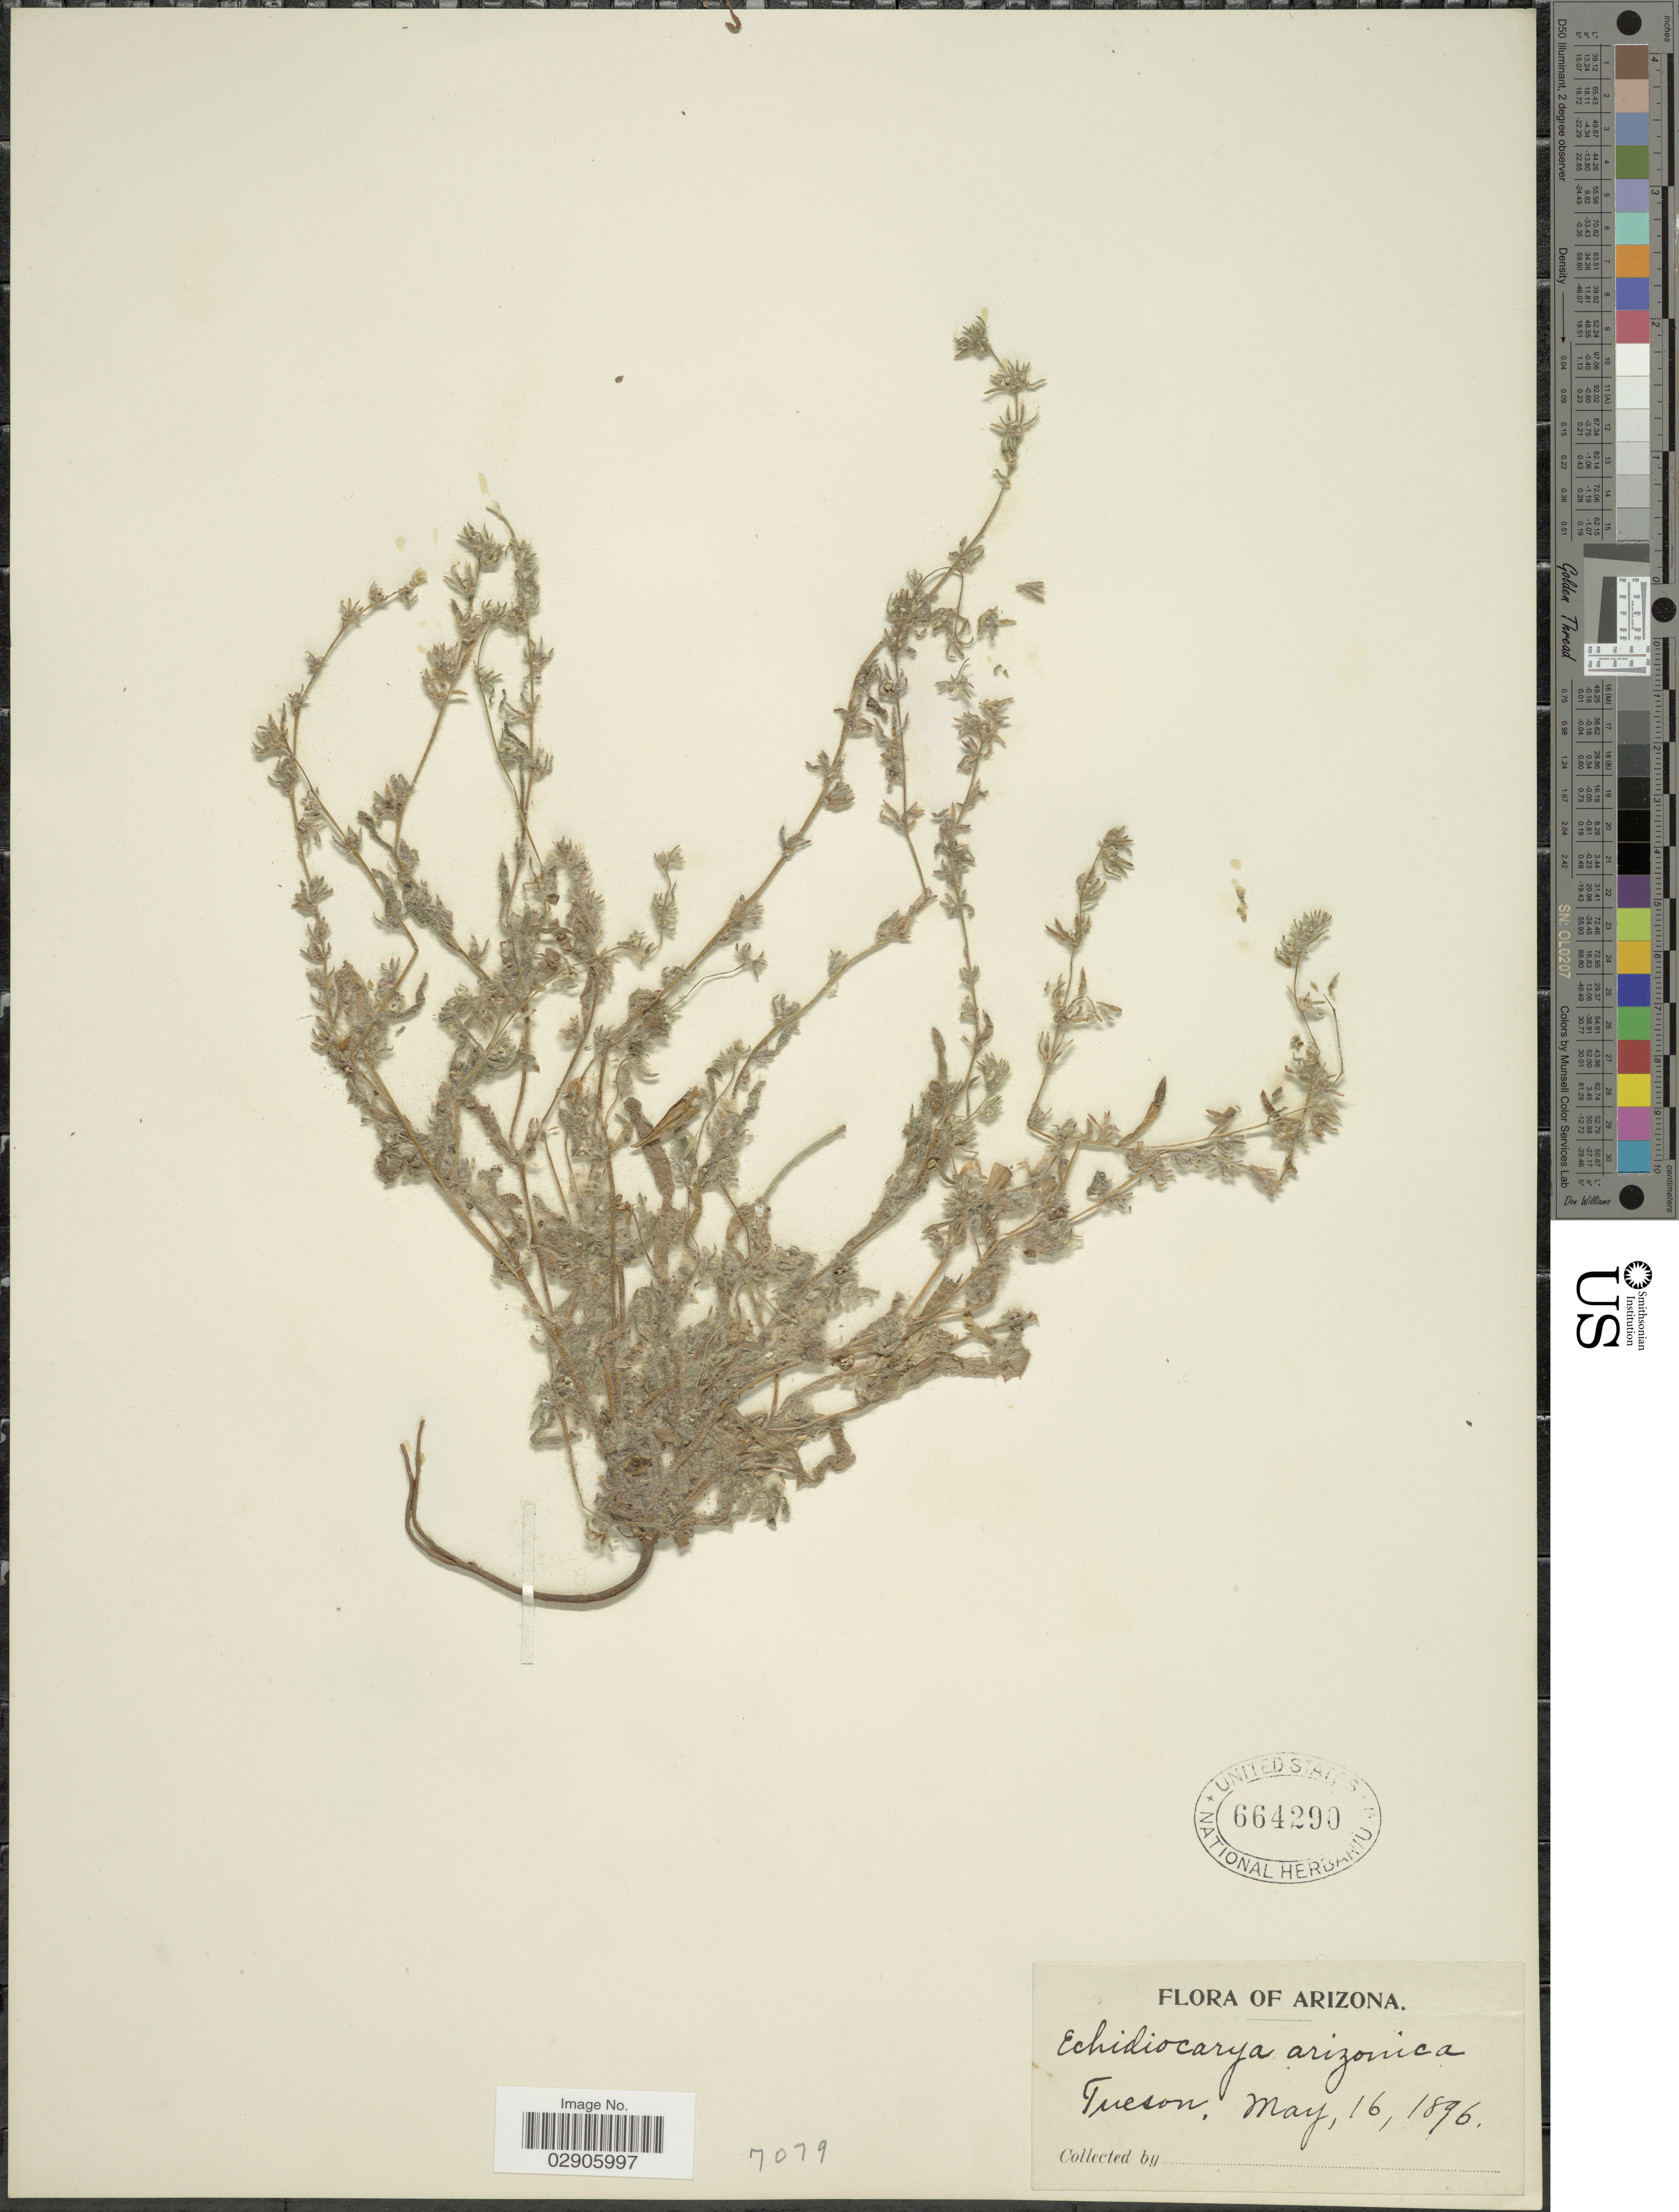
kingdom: Plantae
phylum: Tracheophyta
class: Magnoliopsida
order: Boraginales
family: Boraginaceae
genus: Plagiobothrys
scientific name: Plagiobothrys pringlei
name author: Greene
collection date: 1896-05-16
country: United States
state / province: Arizona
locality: Tucson.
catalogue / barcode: US 664290